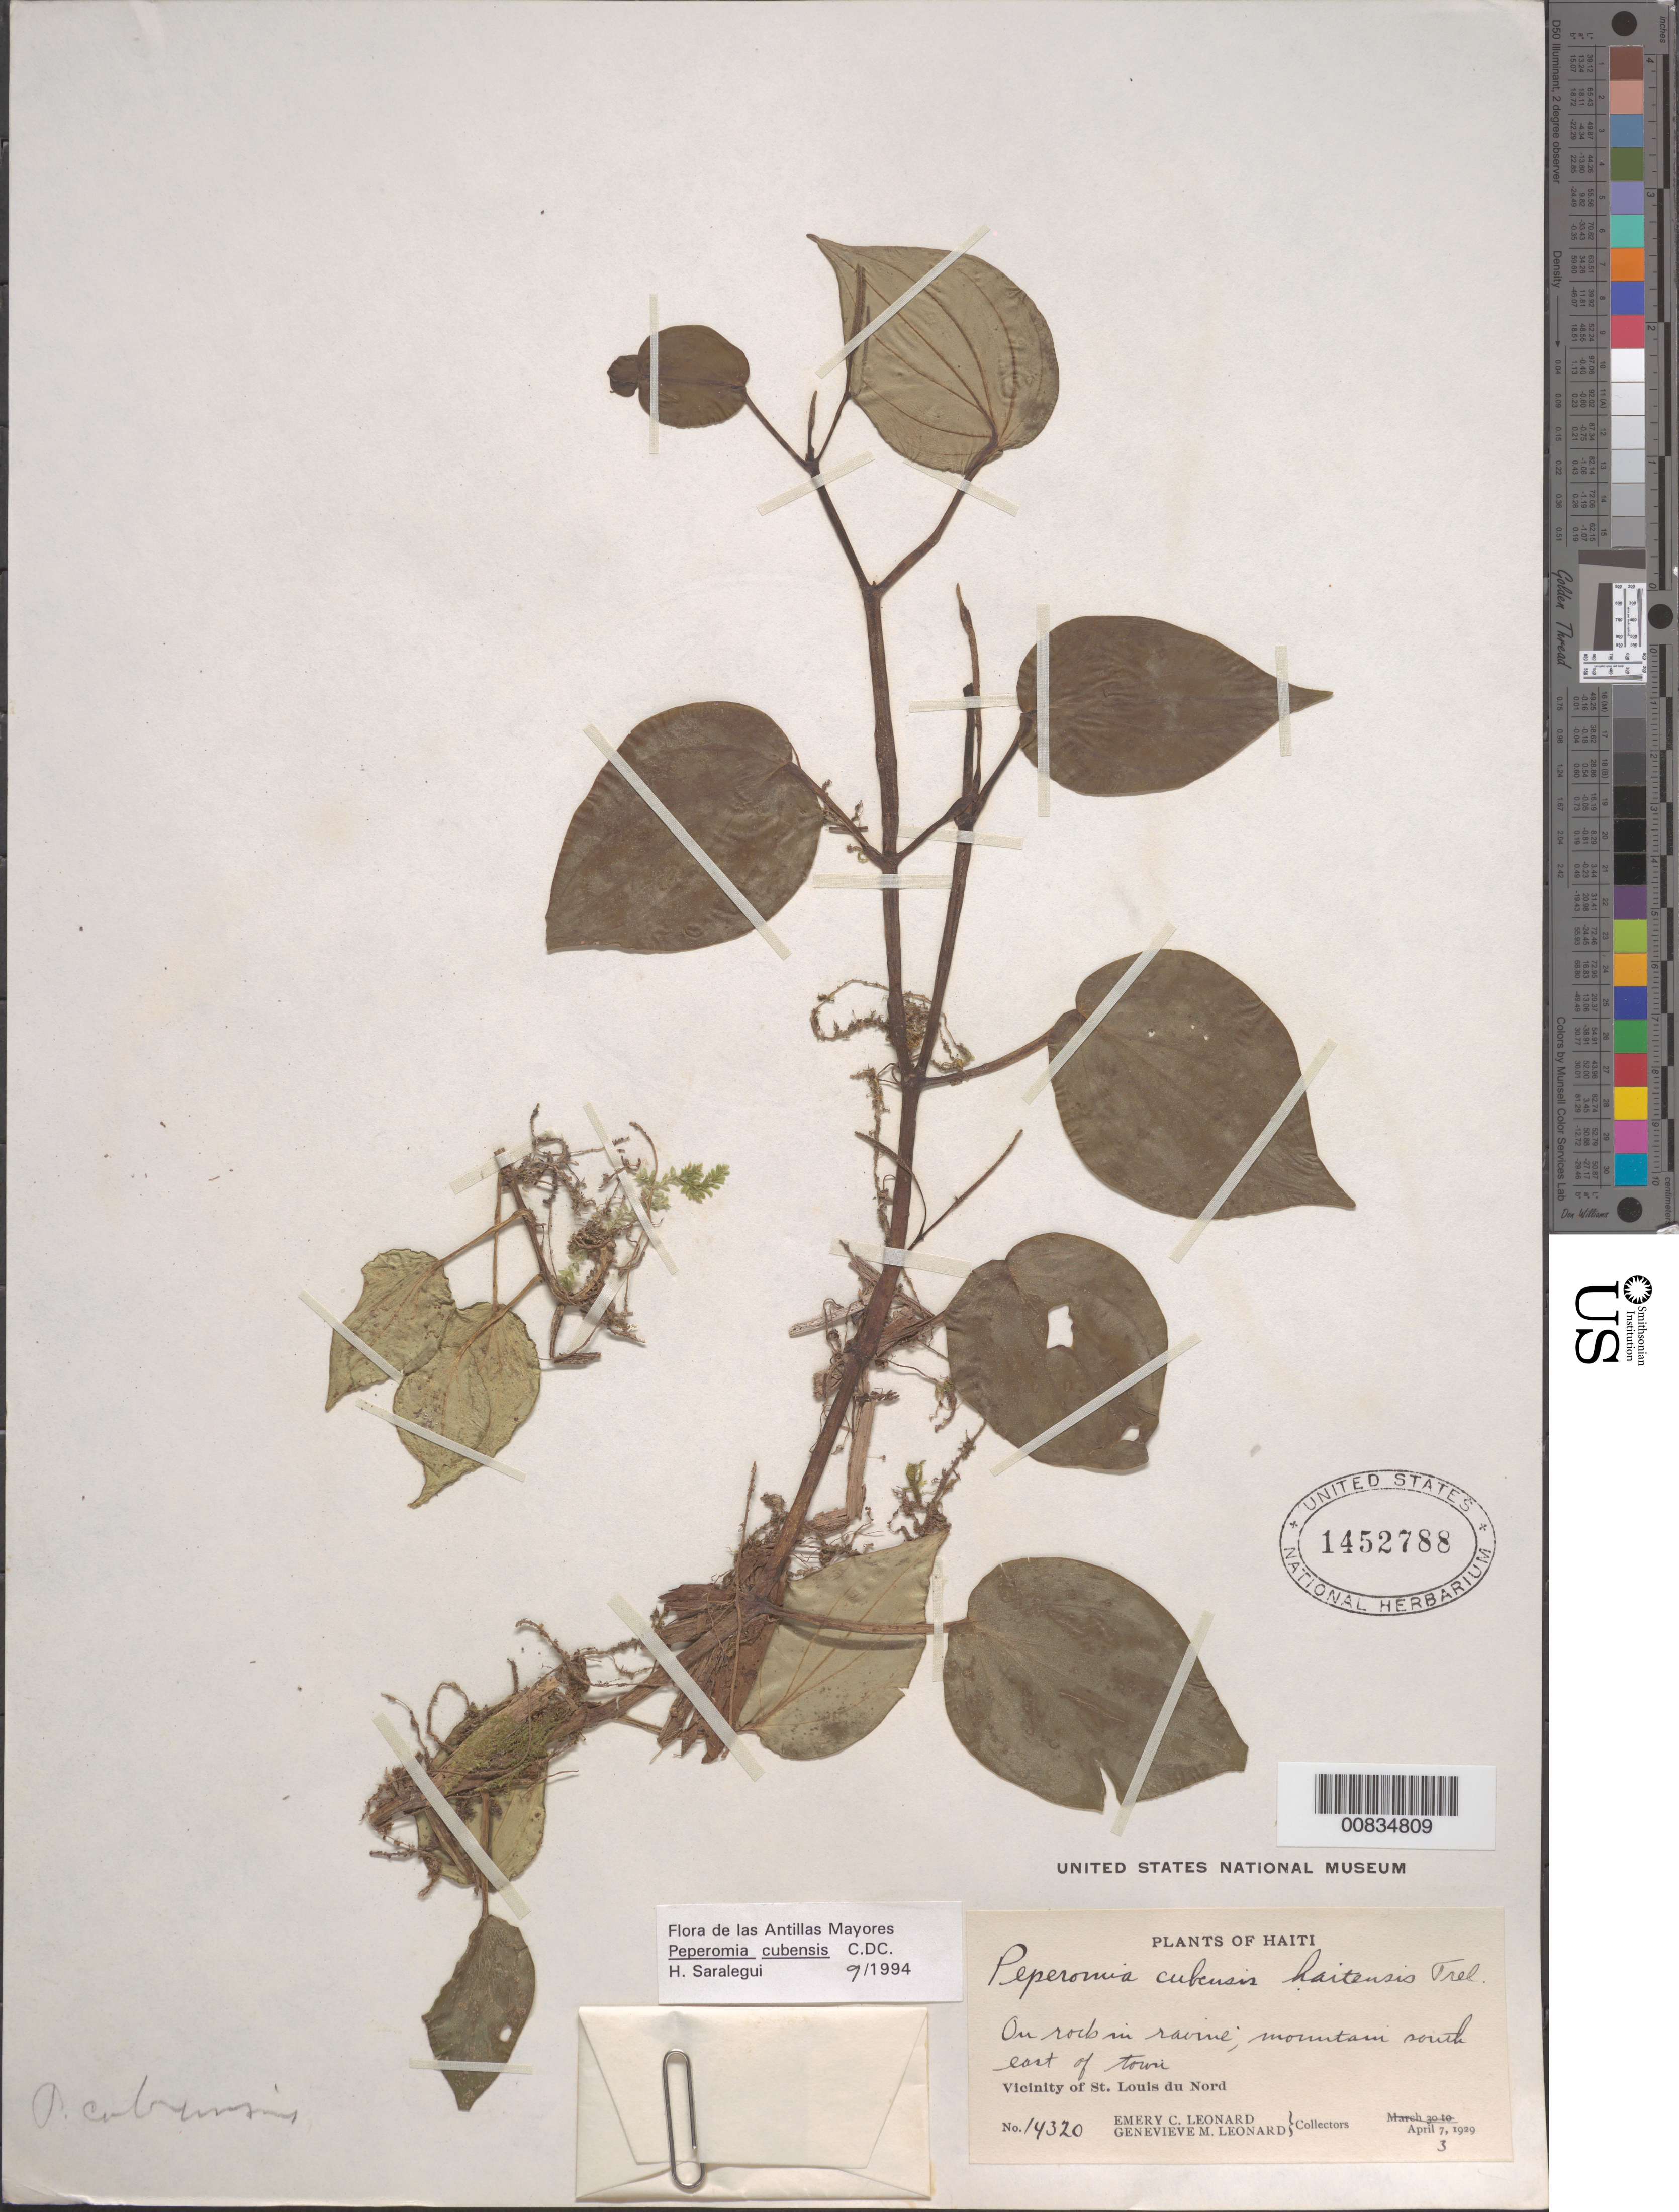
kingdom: Plantae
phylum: Tracheophyta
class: Magnoliopsida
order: Piperales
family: Piperaceae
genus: Peperomia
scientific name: Peperomia cubensis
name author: C. DC.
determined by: Saralegui Boza, H., (HAJB), Jardin Botanico Nacional (Habana)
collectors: E. C. Leonard & G. M. Leonard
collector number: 14320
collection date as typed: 03 Apr 1929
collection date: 1929-04-03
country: Haiti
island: Hispaniola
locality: Vicinity of St. Louis du Nord. Mountain southeast of town.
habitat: On rock in ravine.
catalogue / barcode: US 1452788